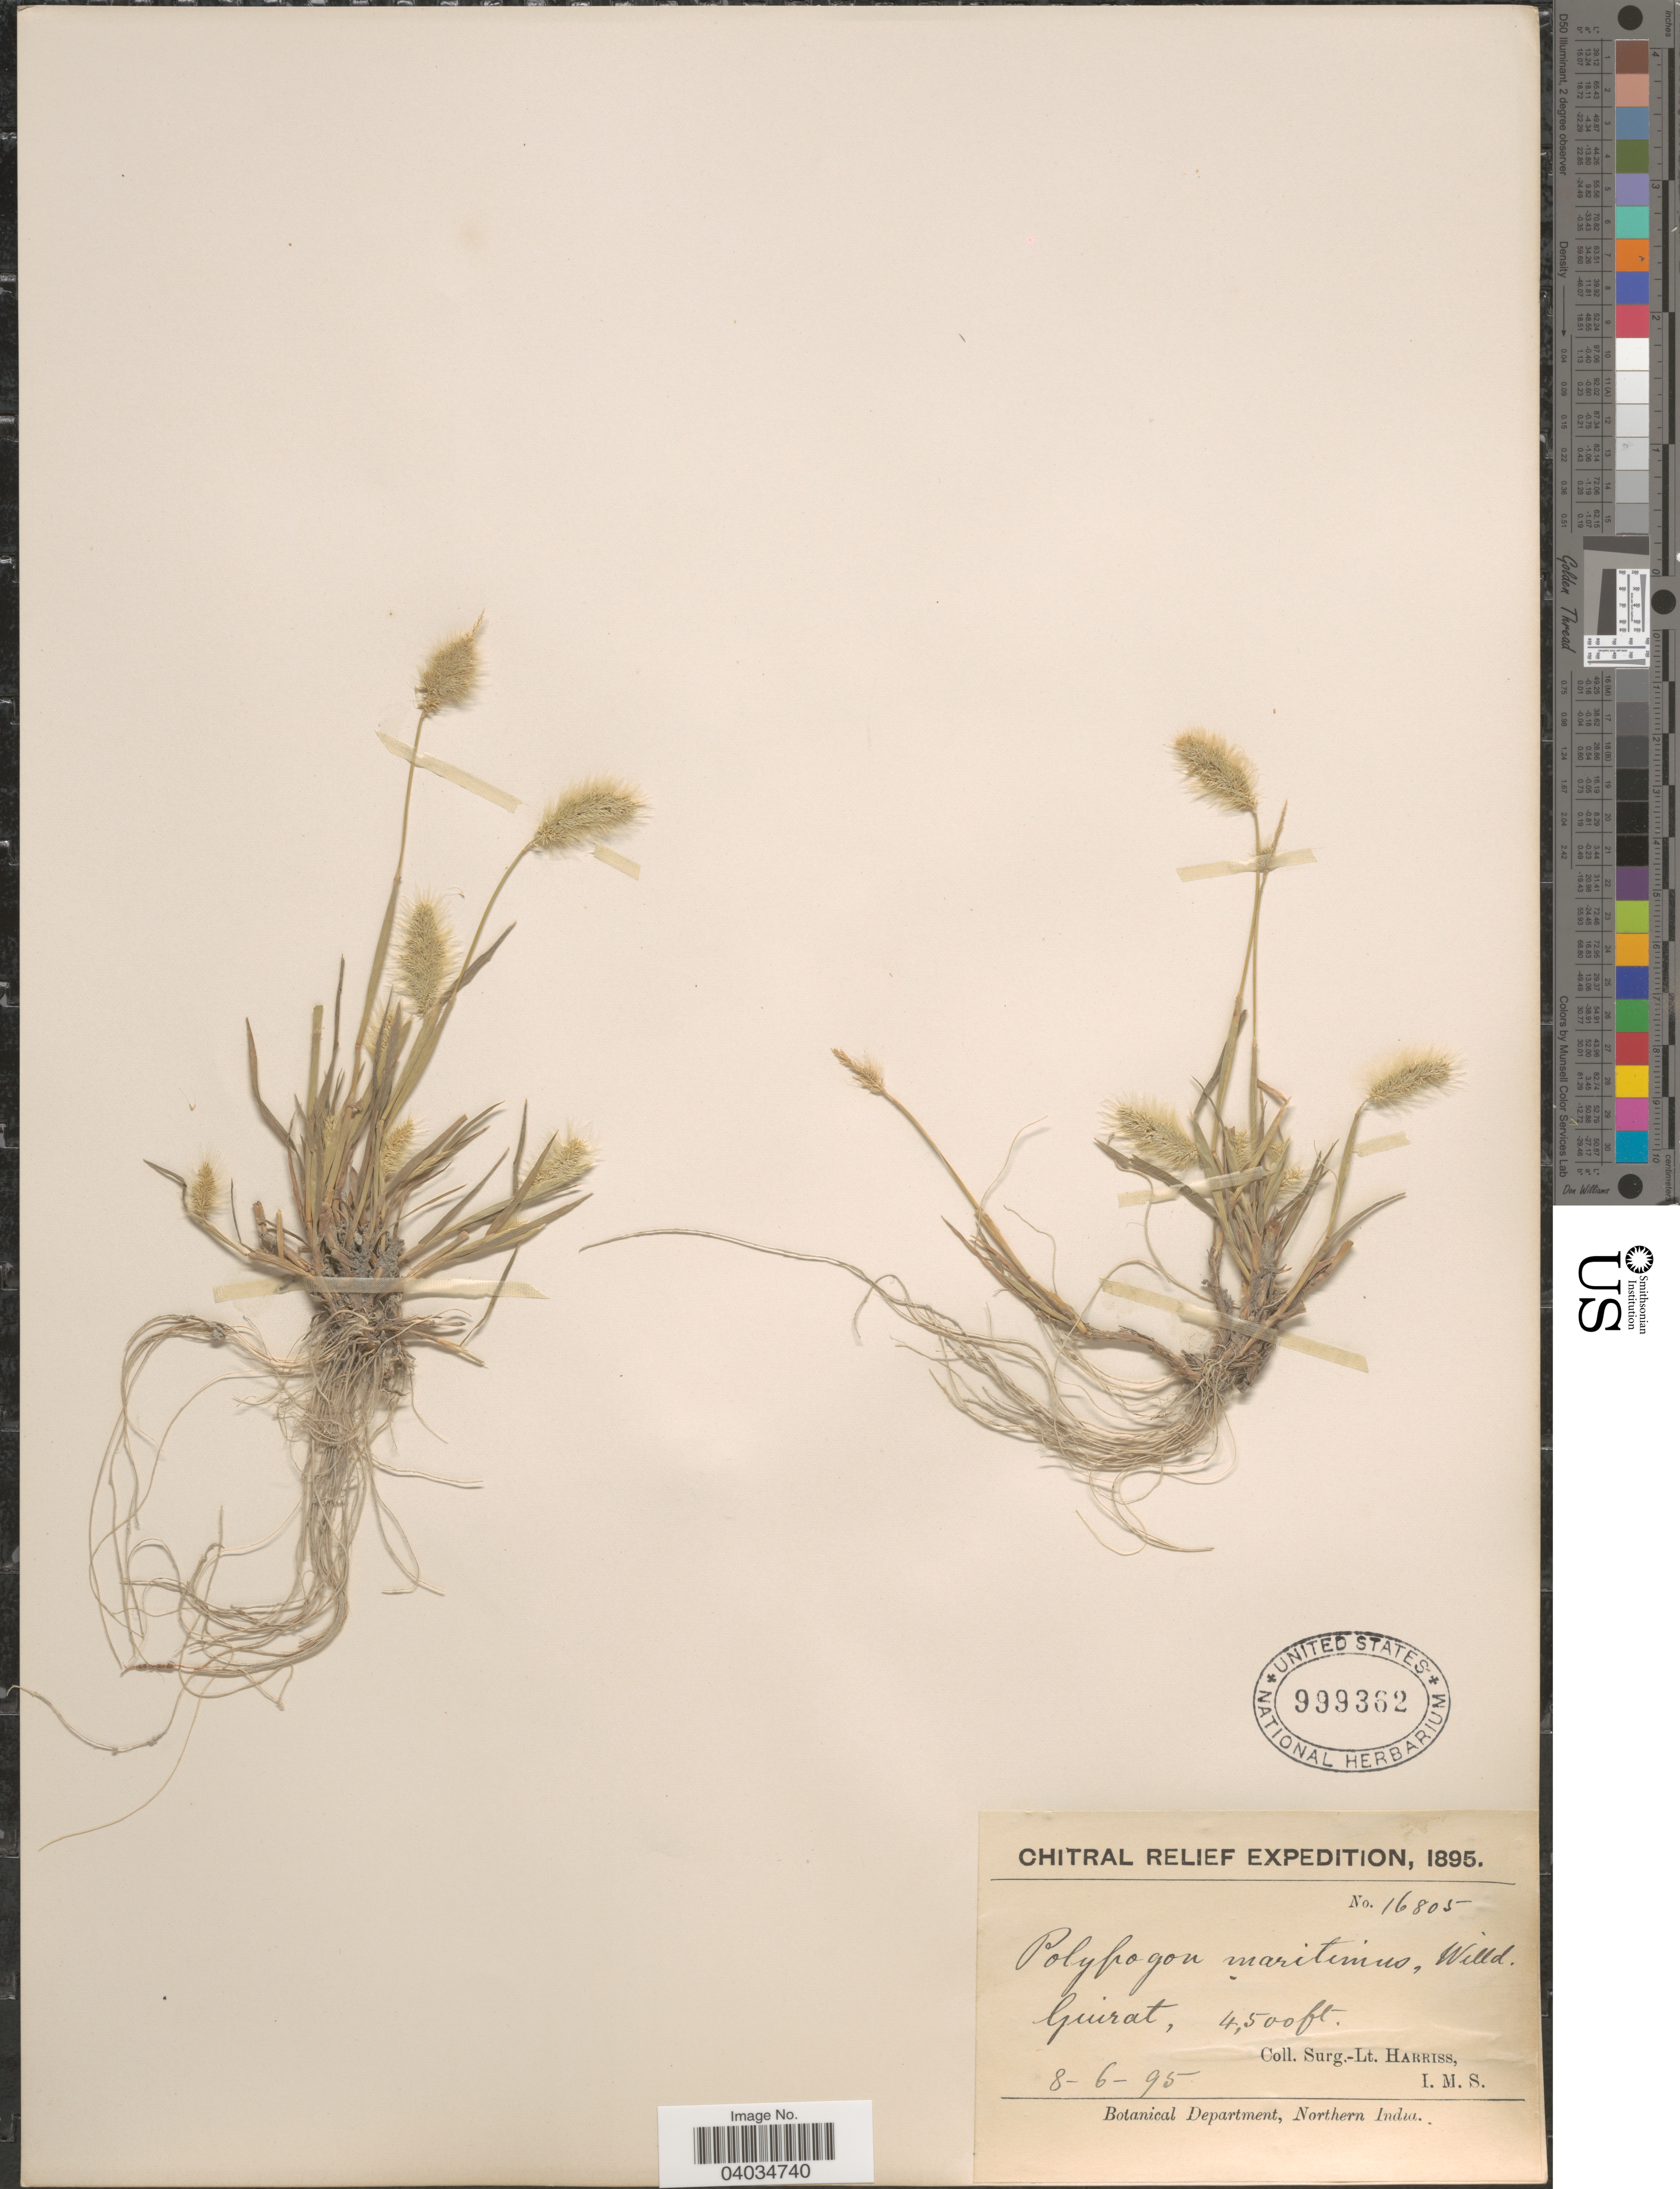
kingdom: Plantae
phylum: Tracheophyta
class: Liliopsida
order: Poales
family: Poaceae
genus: Polypogon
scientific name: Polypogon maritimus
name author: Willd.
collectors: S. A. Harris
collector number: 16805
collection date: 1895-06-08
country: India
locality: Guirat.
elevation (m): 1372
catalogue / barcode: US 999362